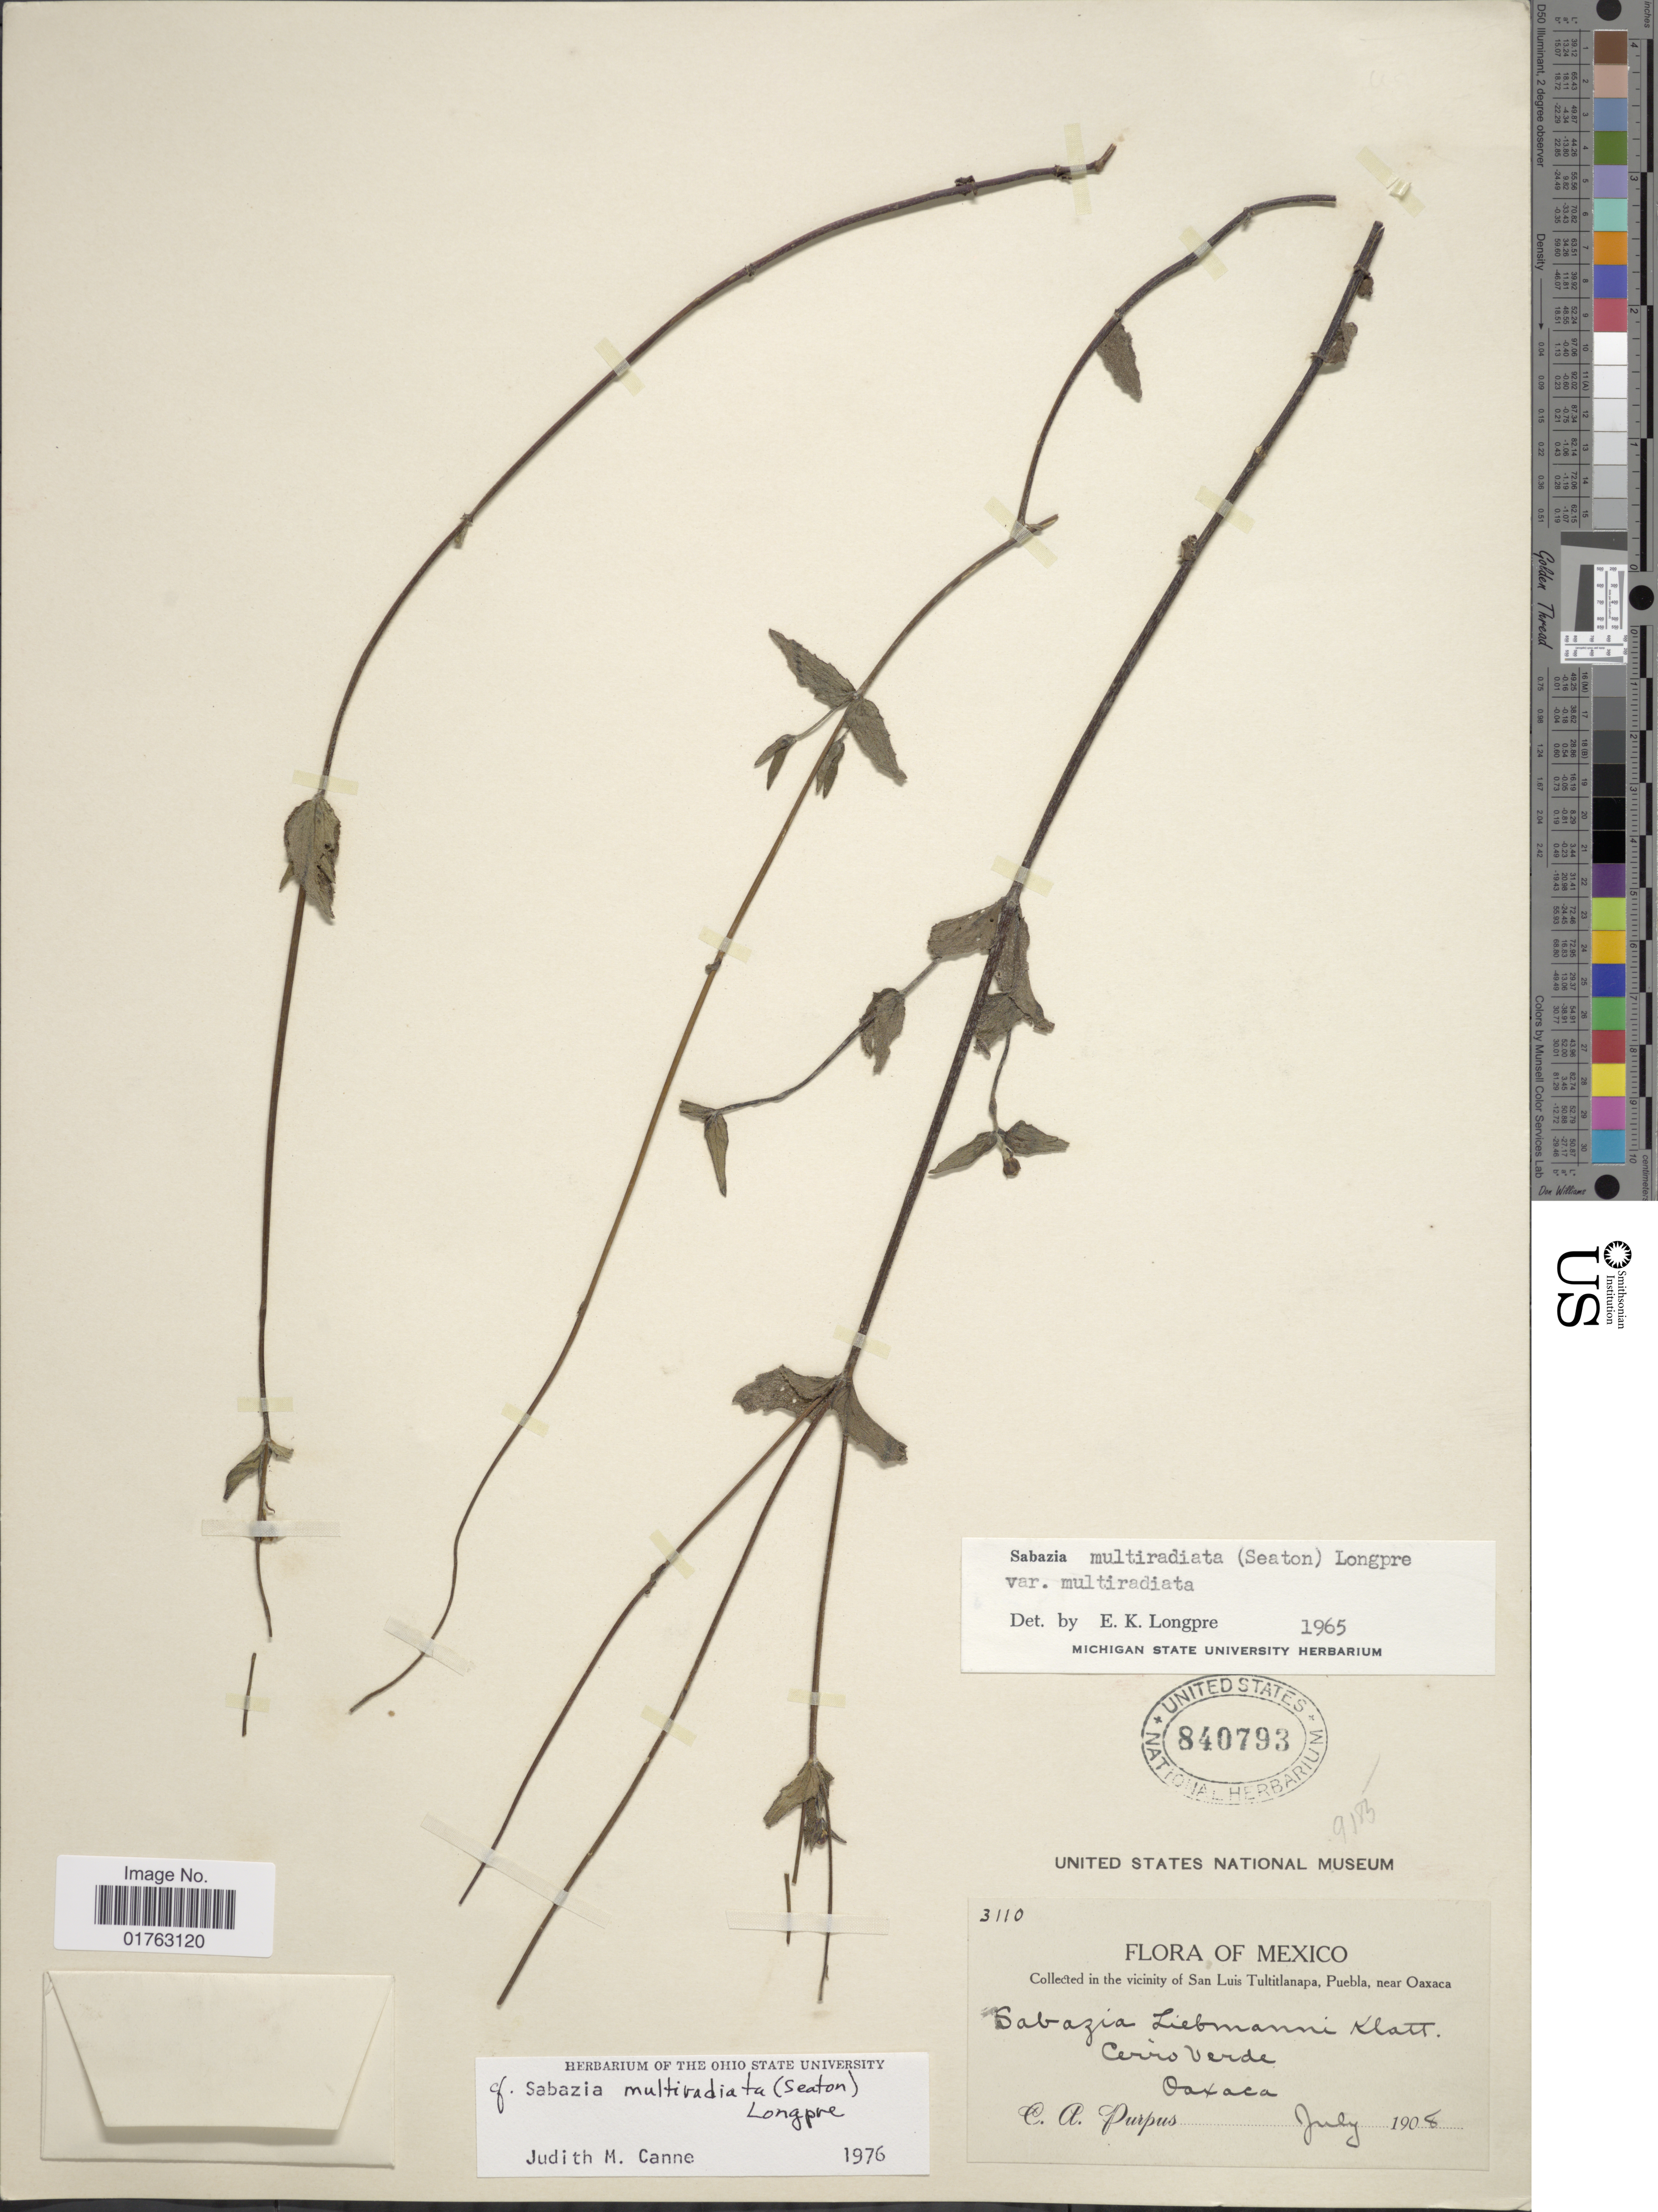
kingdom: Plantae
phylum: Tracheophyta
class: Magnoliopsida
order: Asterales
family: Asteraceae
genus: Sabazia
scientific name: Sabazia multiradiata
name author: (Seaton) Longpre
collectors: C. A. Purpus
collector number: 3110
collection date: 1908-07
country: Mexico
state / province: Oaxaca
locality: In the vicinity of San Luis Tultitlanapa, Puebla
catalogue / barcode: US 840793